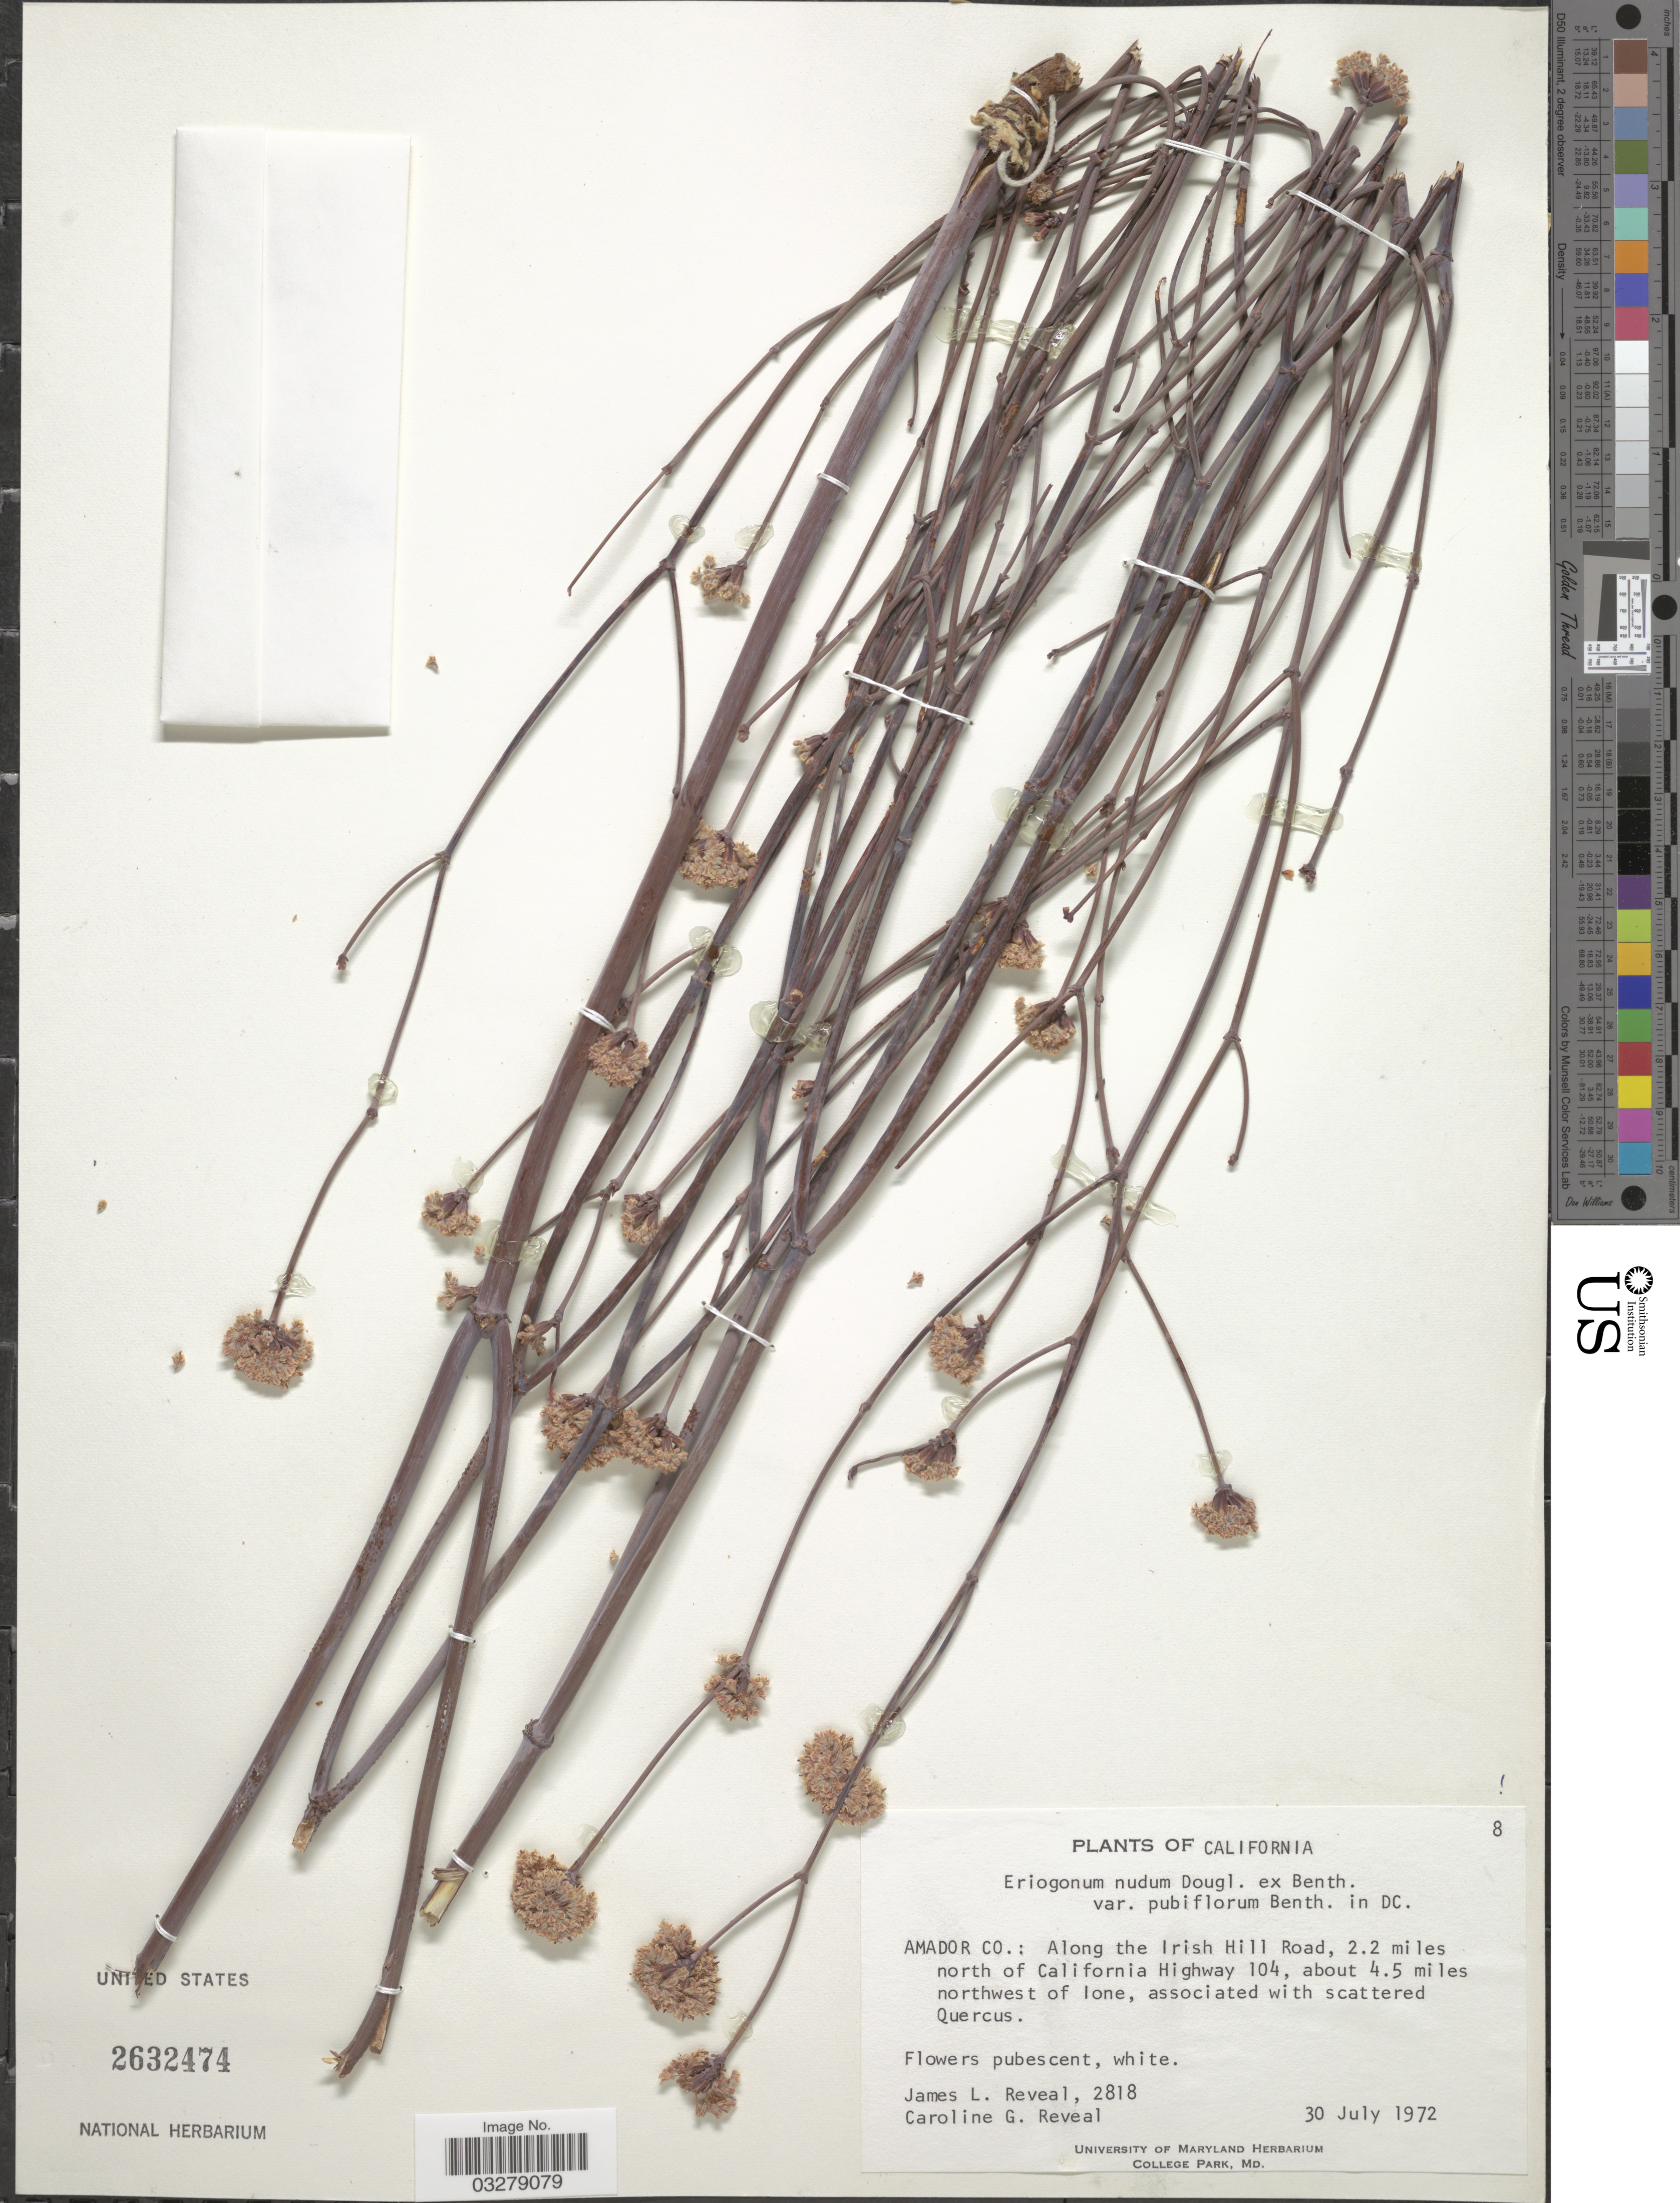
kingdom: Plantae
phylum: Tracheophyta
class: Magnoliopsida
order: Caryophyllales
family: Polygonaceae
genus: Eriogonum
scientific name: Eriogonum nudum var. pubiflorum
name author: Benth. in DC.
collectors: J. L. Reveal & C. G. Reveal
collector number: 2818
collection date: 1972-07-30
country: United States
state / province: California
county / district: Amador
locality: Amador Co.: Along the Irish Hill Road, 2.2 miles north of California Highway 104, about 4.5 miles northwest of Ione.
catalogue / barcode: US 2632474